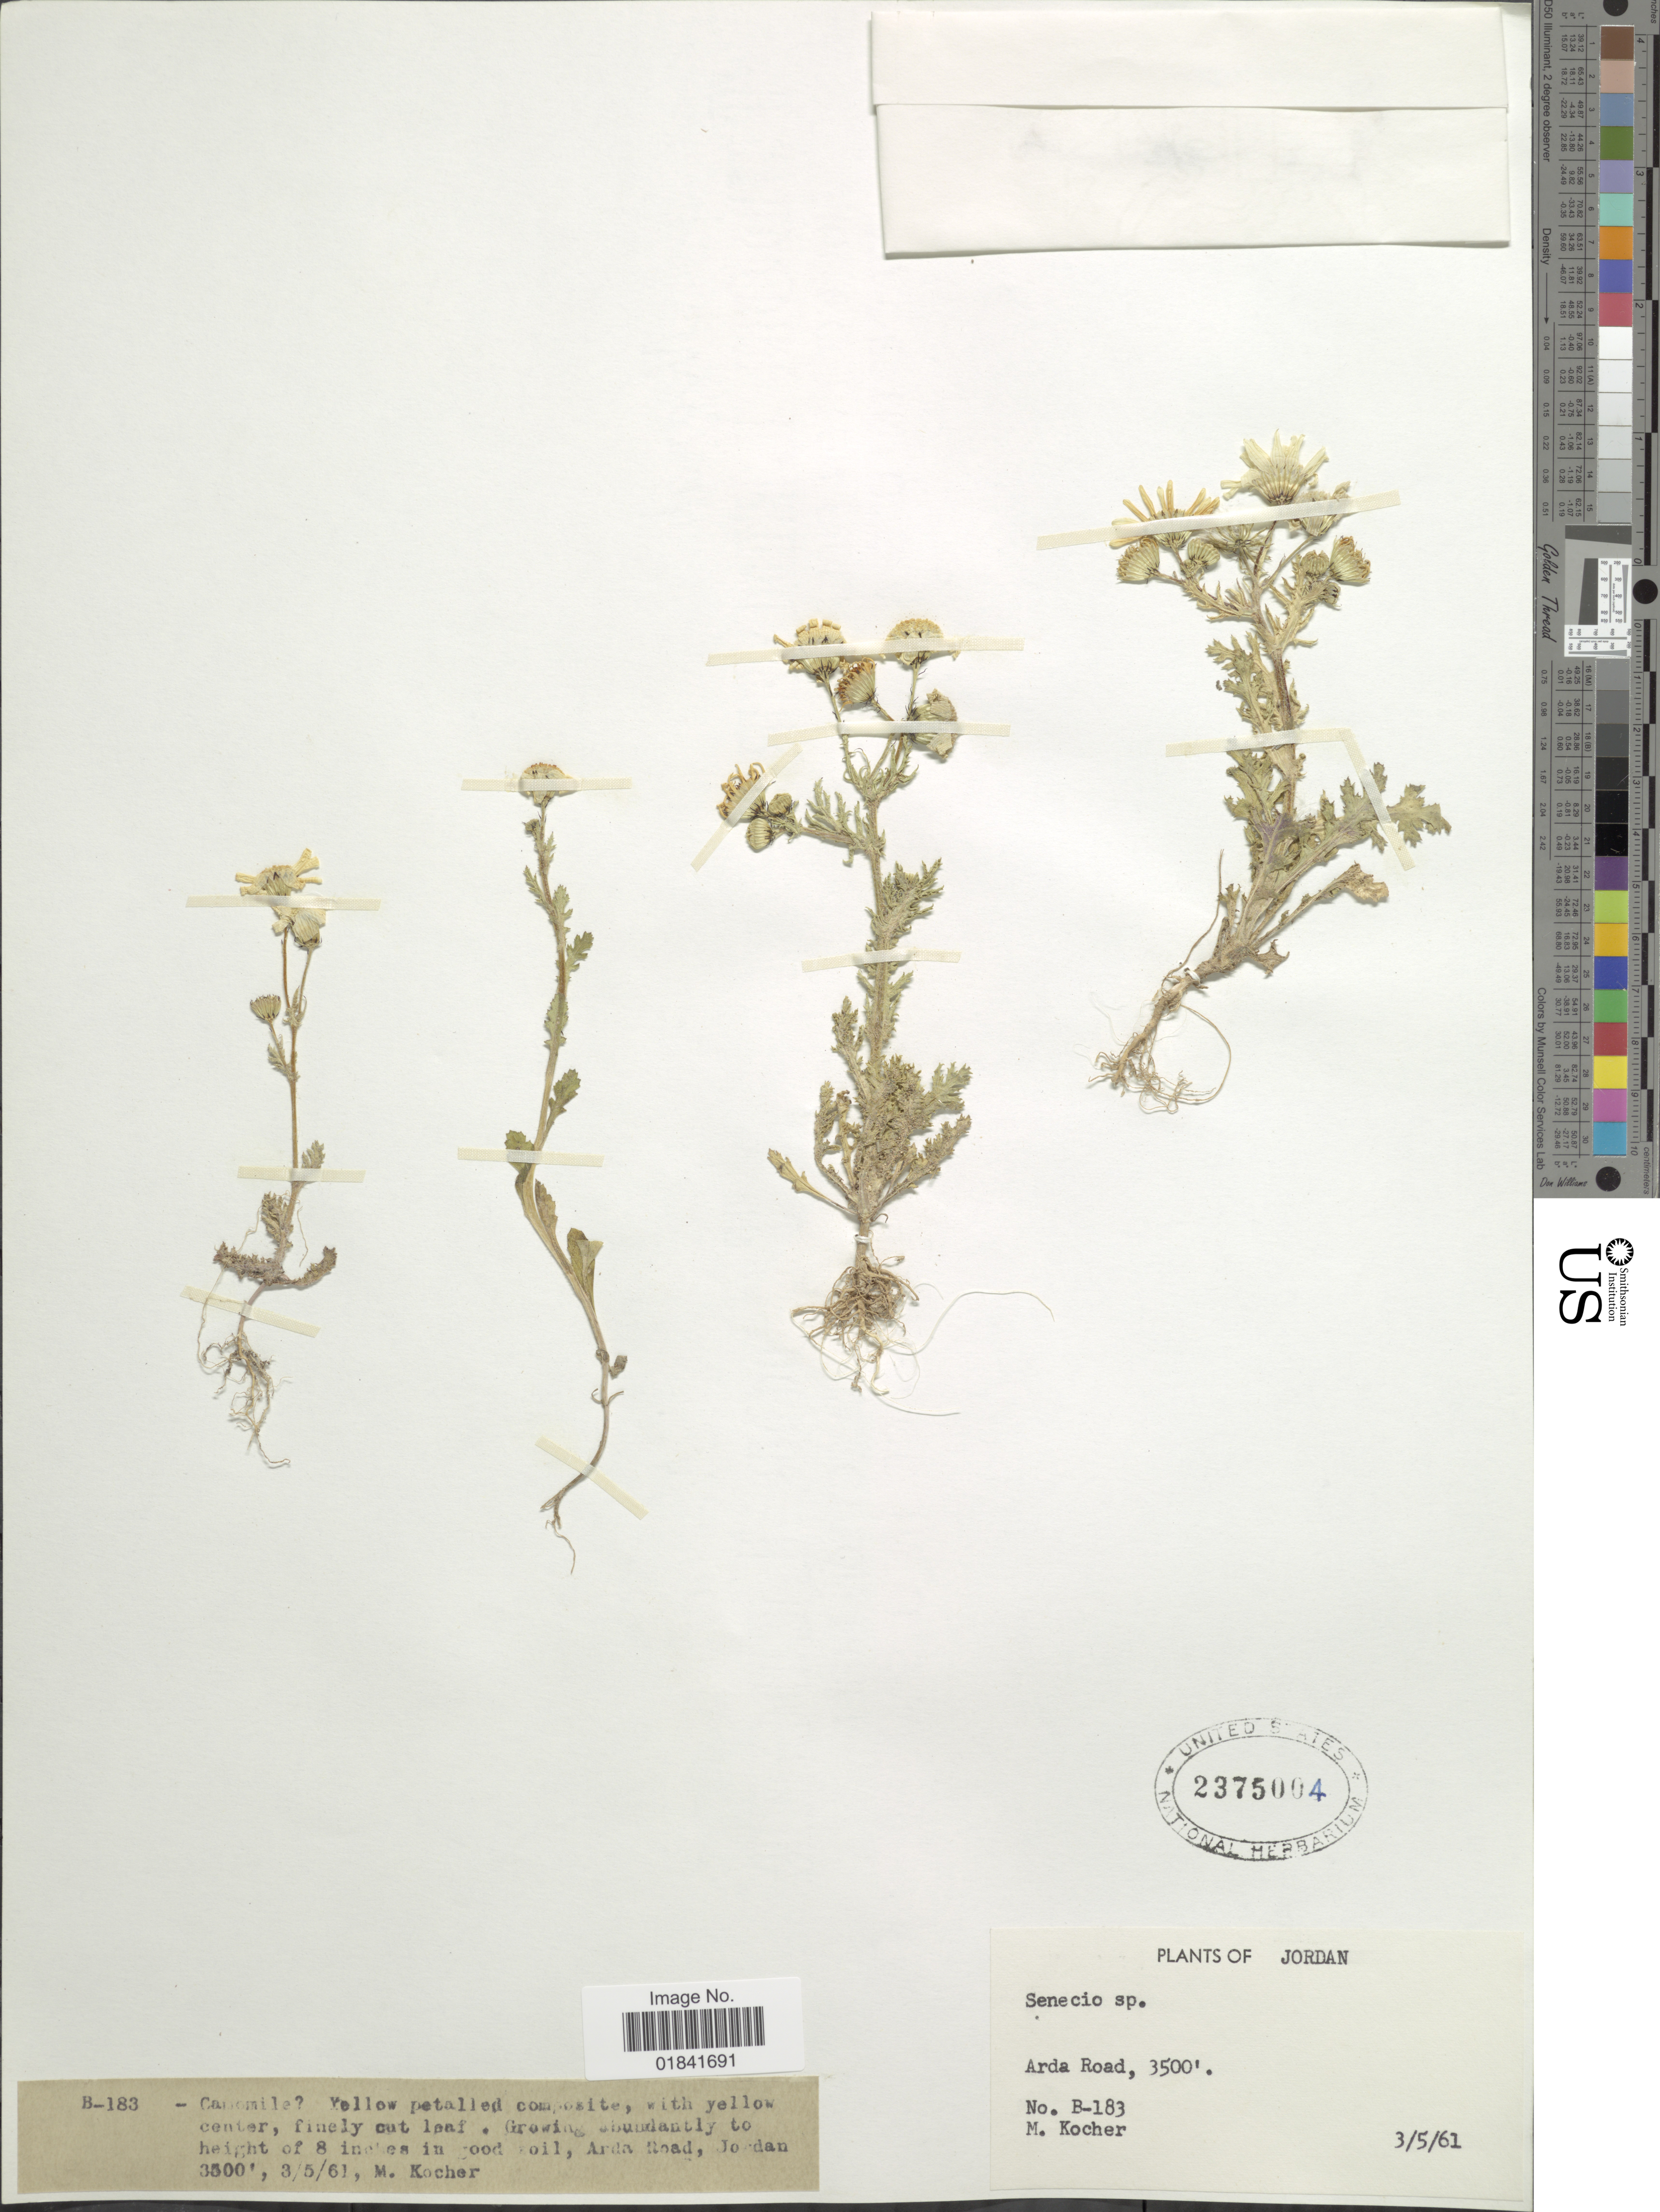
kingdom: Plantae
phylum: Tracheophyta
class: Magnoliopsida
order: Asterales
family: Asteraceae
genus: Senecio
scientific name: Senecio sp.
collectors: M. Kocher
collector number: B-183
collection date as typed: Transcribed d/m/y: 3/5/61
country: Jordan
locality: Arda Road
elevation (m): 1067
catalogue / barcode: US 2375004